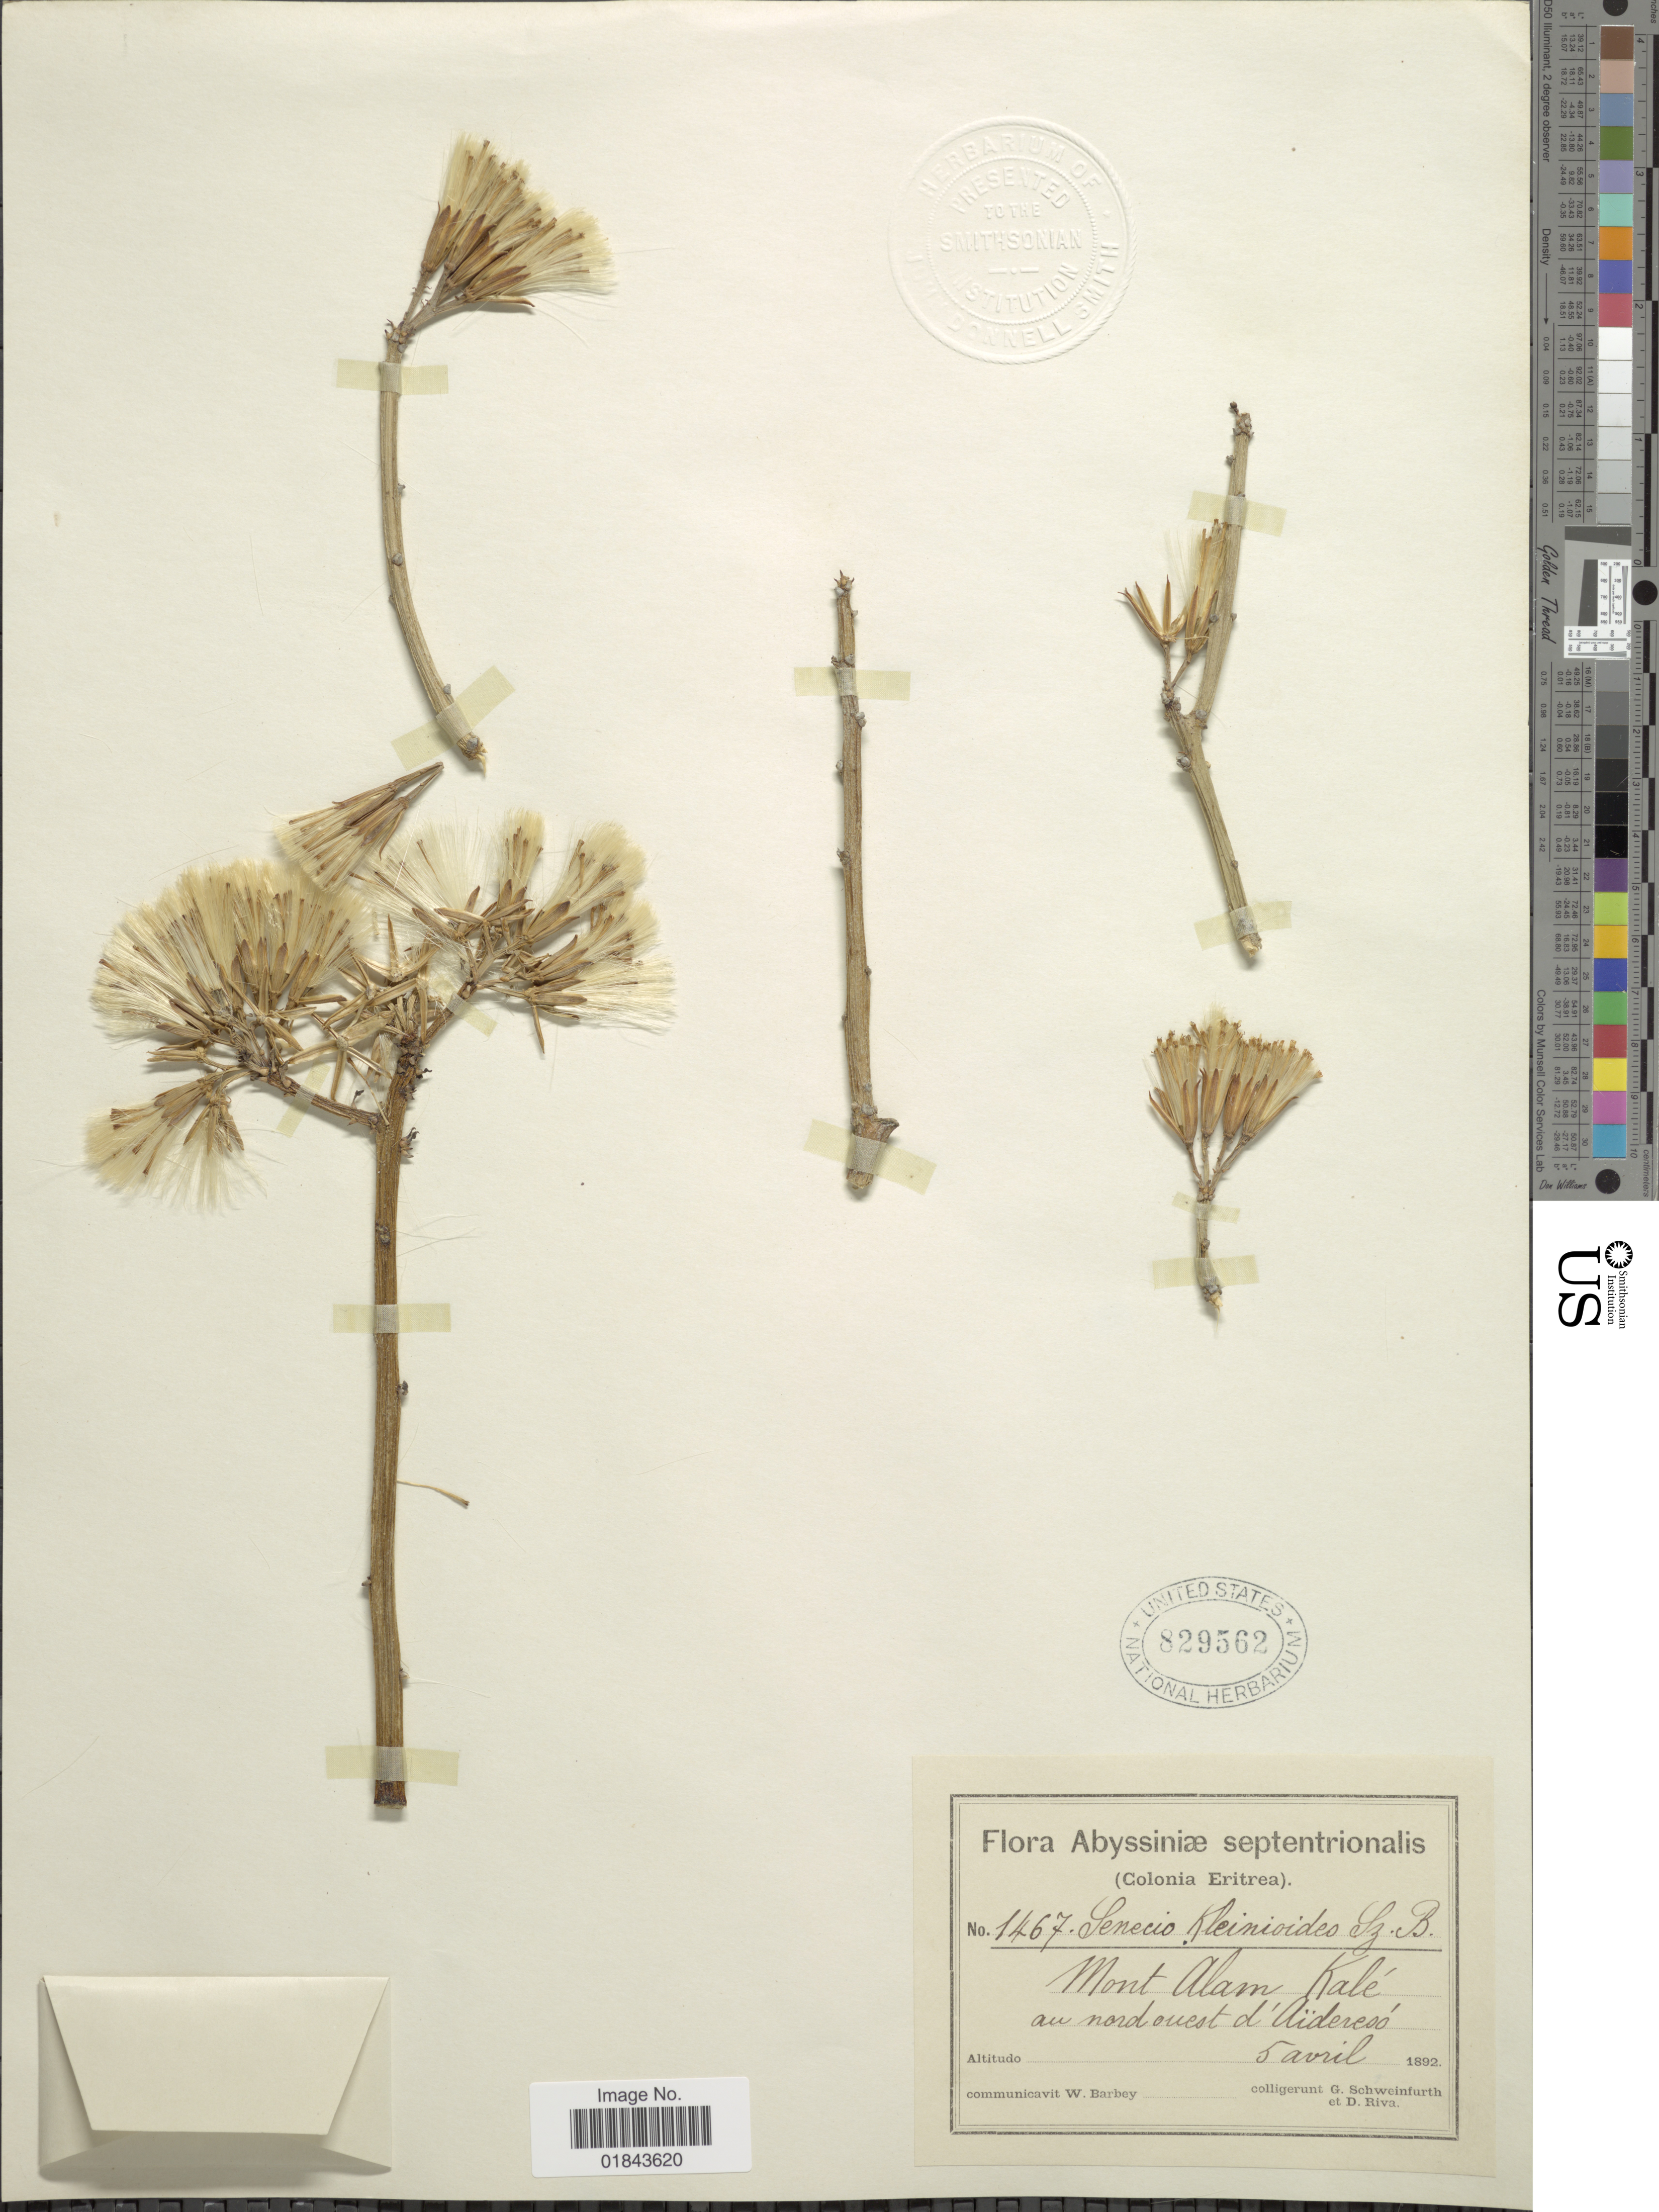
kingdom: Plantae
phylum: Tracheophyta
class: Magnoliopsida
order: Asterales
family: Asteraceae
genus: Kleinia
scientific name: Kleinia longiflora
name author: DC.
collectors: G. A. Schweinfurth (herbarium) & D. Riva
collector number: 1467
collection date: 1892-04-05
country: Eritrea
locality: Abyssiniae septentrionalis, (Colonia Eritrea), MOnt Alam Kale, au nord ouest d' Aidereso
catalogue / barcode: US 829562